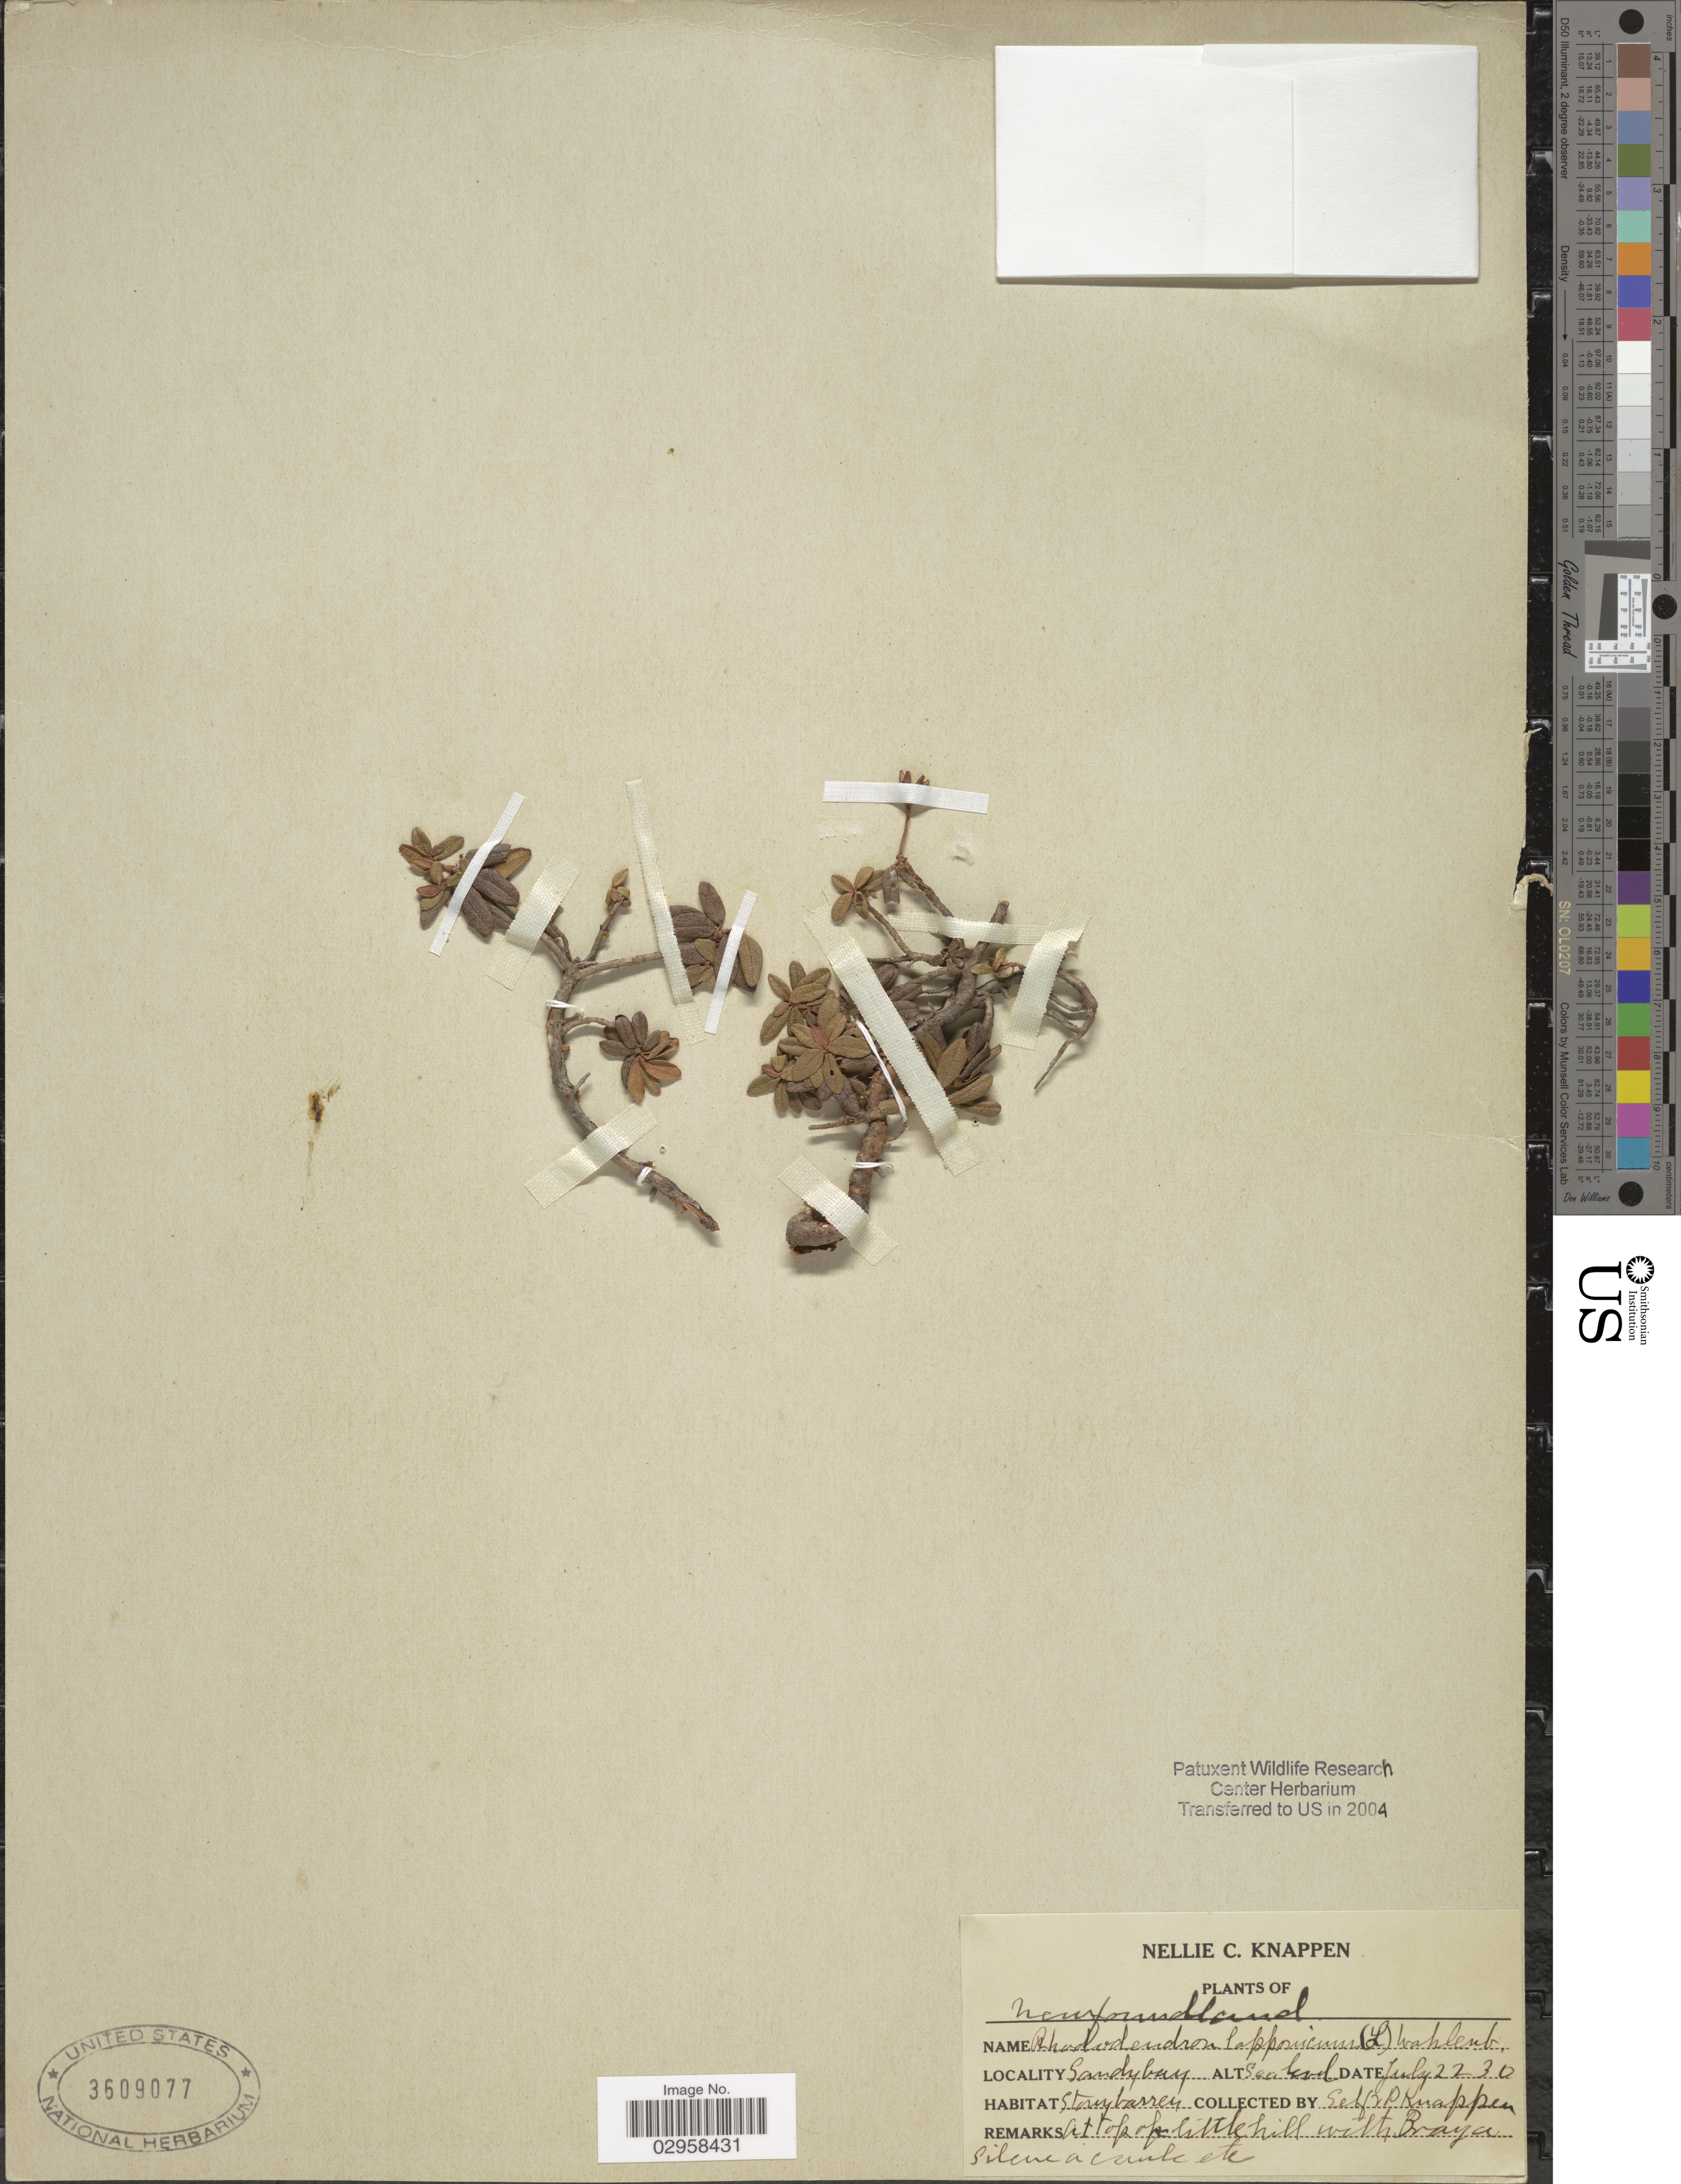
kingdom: Plantae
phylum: Tracheophyta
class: Magnoliopsida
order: Ericales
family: Ericaceae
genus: Rhododendron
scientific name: Rhododendron lapponicum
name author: (L.) Wahlenb.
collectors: N. Knappen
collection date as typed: Transcribed d/m/y: 22/7/30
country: Canada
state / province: Newfoundland and Labrador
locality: Sandybay.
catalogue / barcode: US 3609077